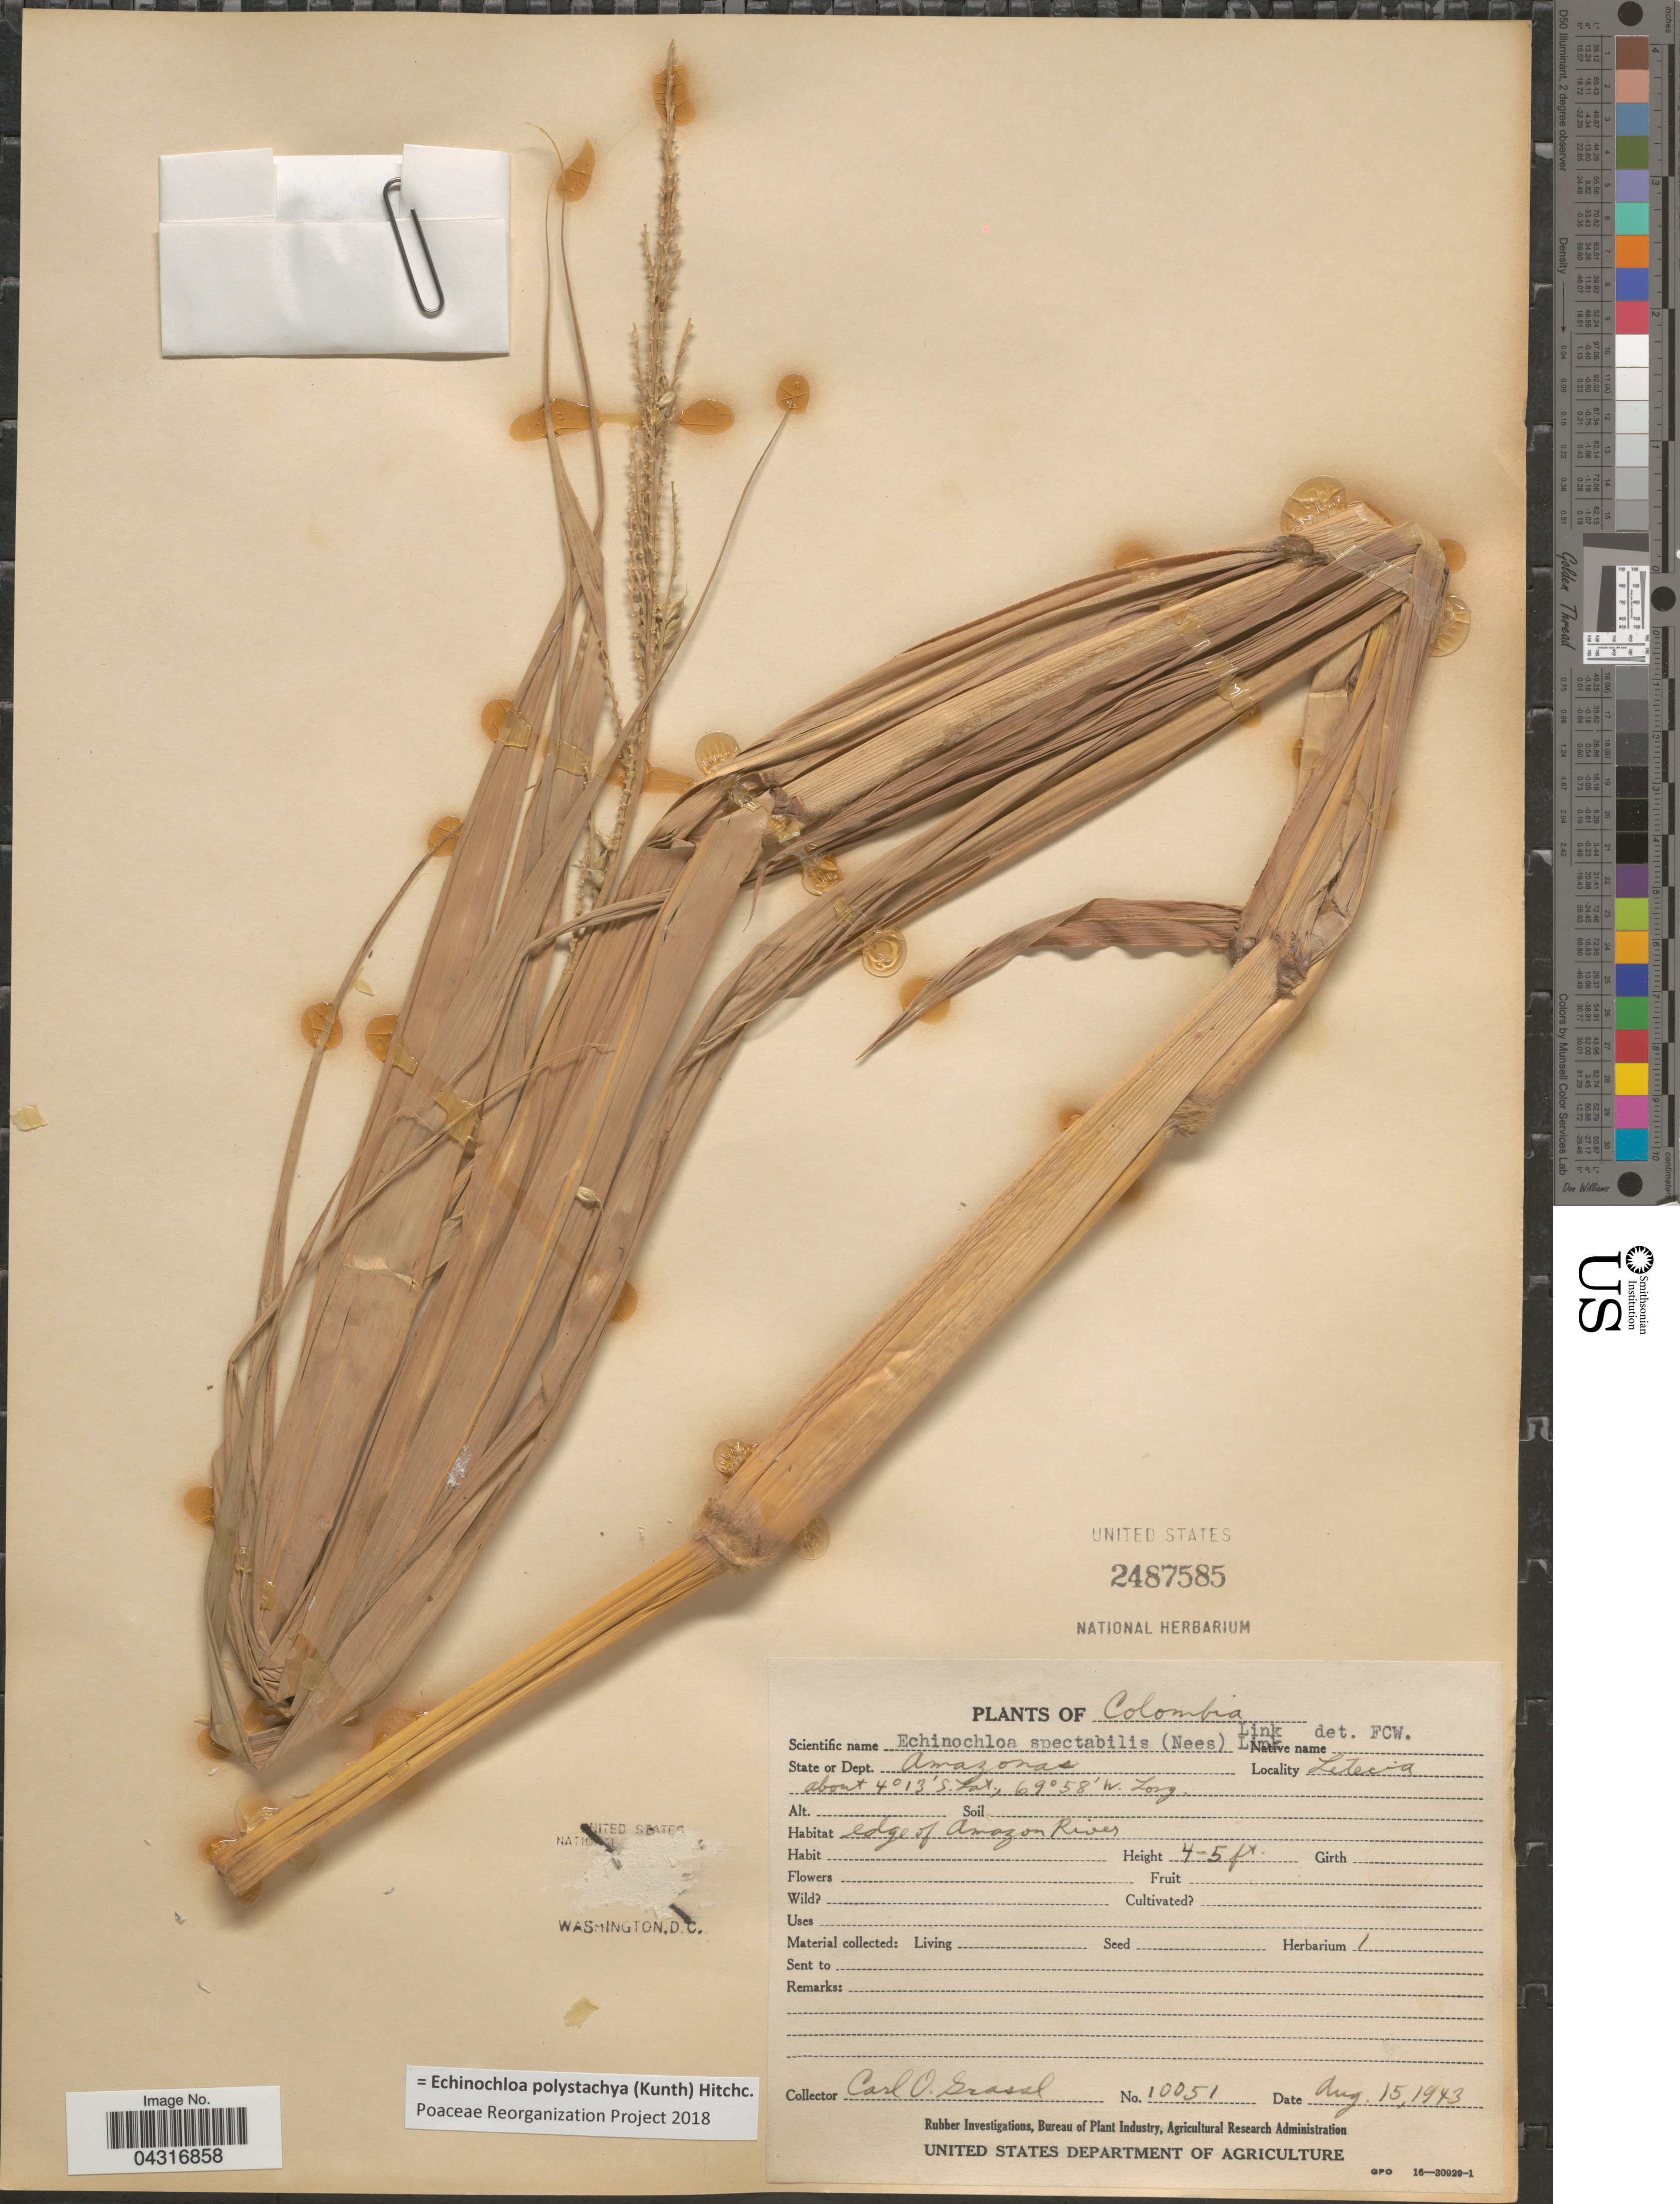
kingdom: Plantae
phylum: Tracheophyta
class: Liliopsida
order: Poales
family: Poaceae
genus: Echinochloa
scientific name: Echinochloa polystachya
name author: (Kunth) Hitchc.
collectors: C. Grassl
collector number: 10051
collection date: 1943-08-15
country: Colombia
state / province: Amazônas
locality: State or Dept. Amazonas. Leticia.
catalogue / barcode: US 2487585